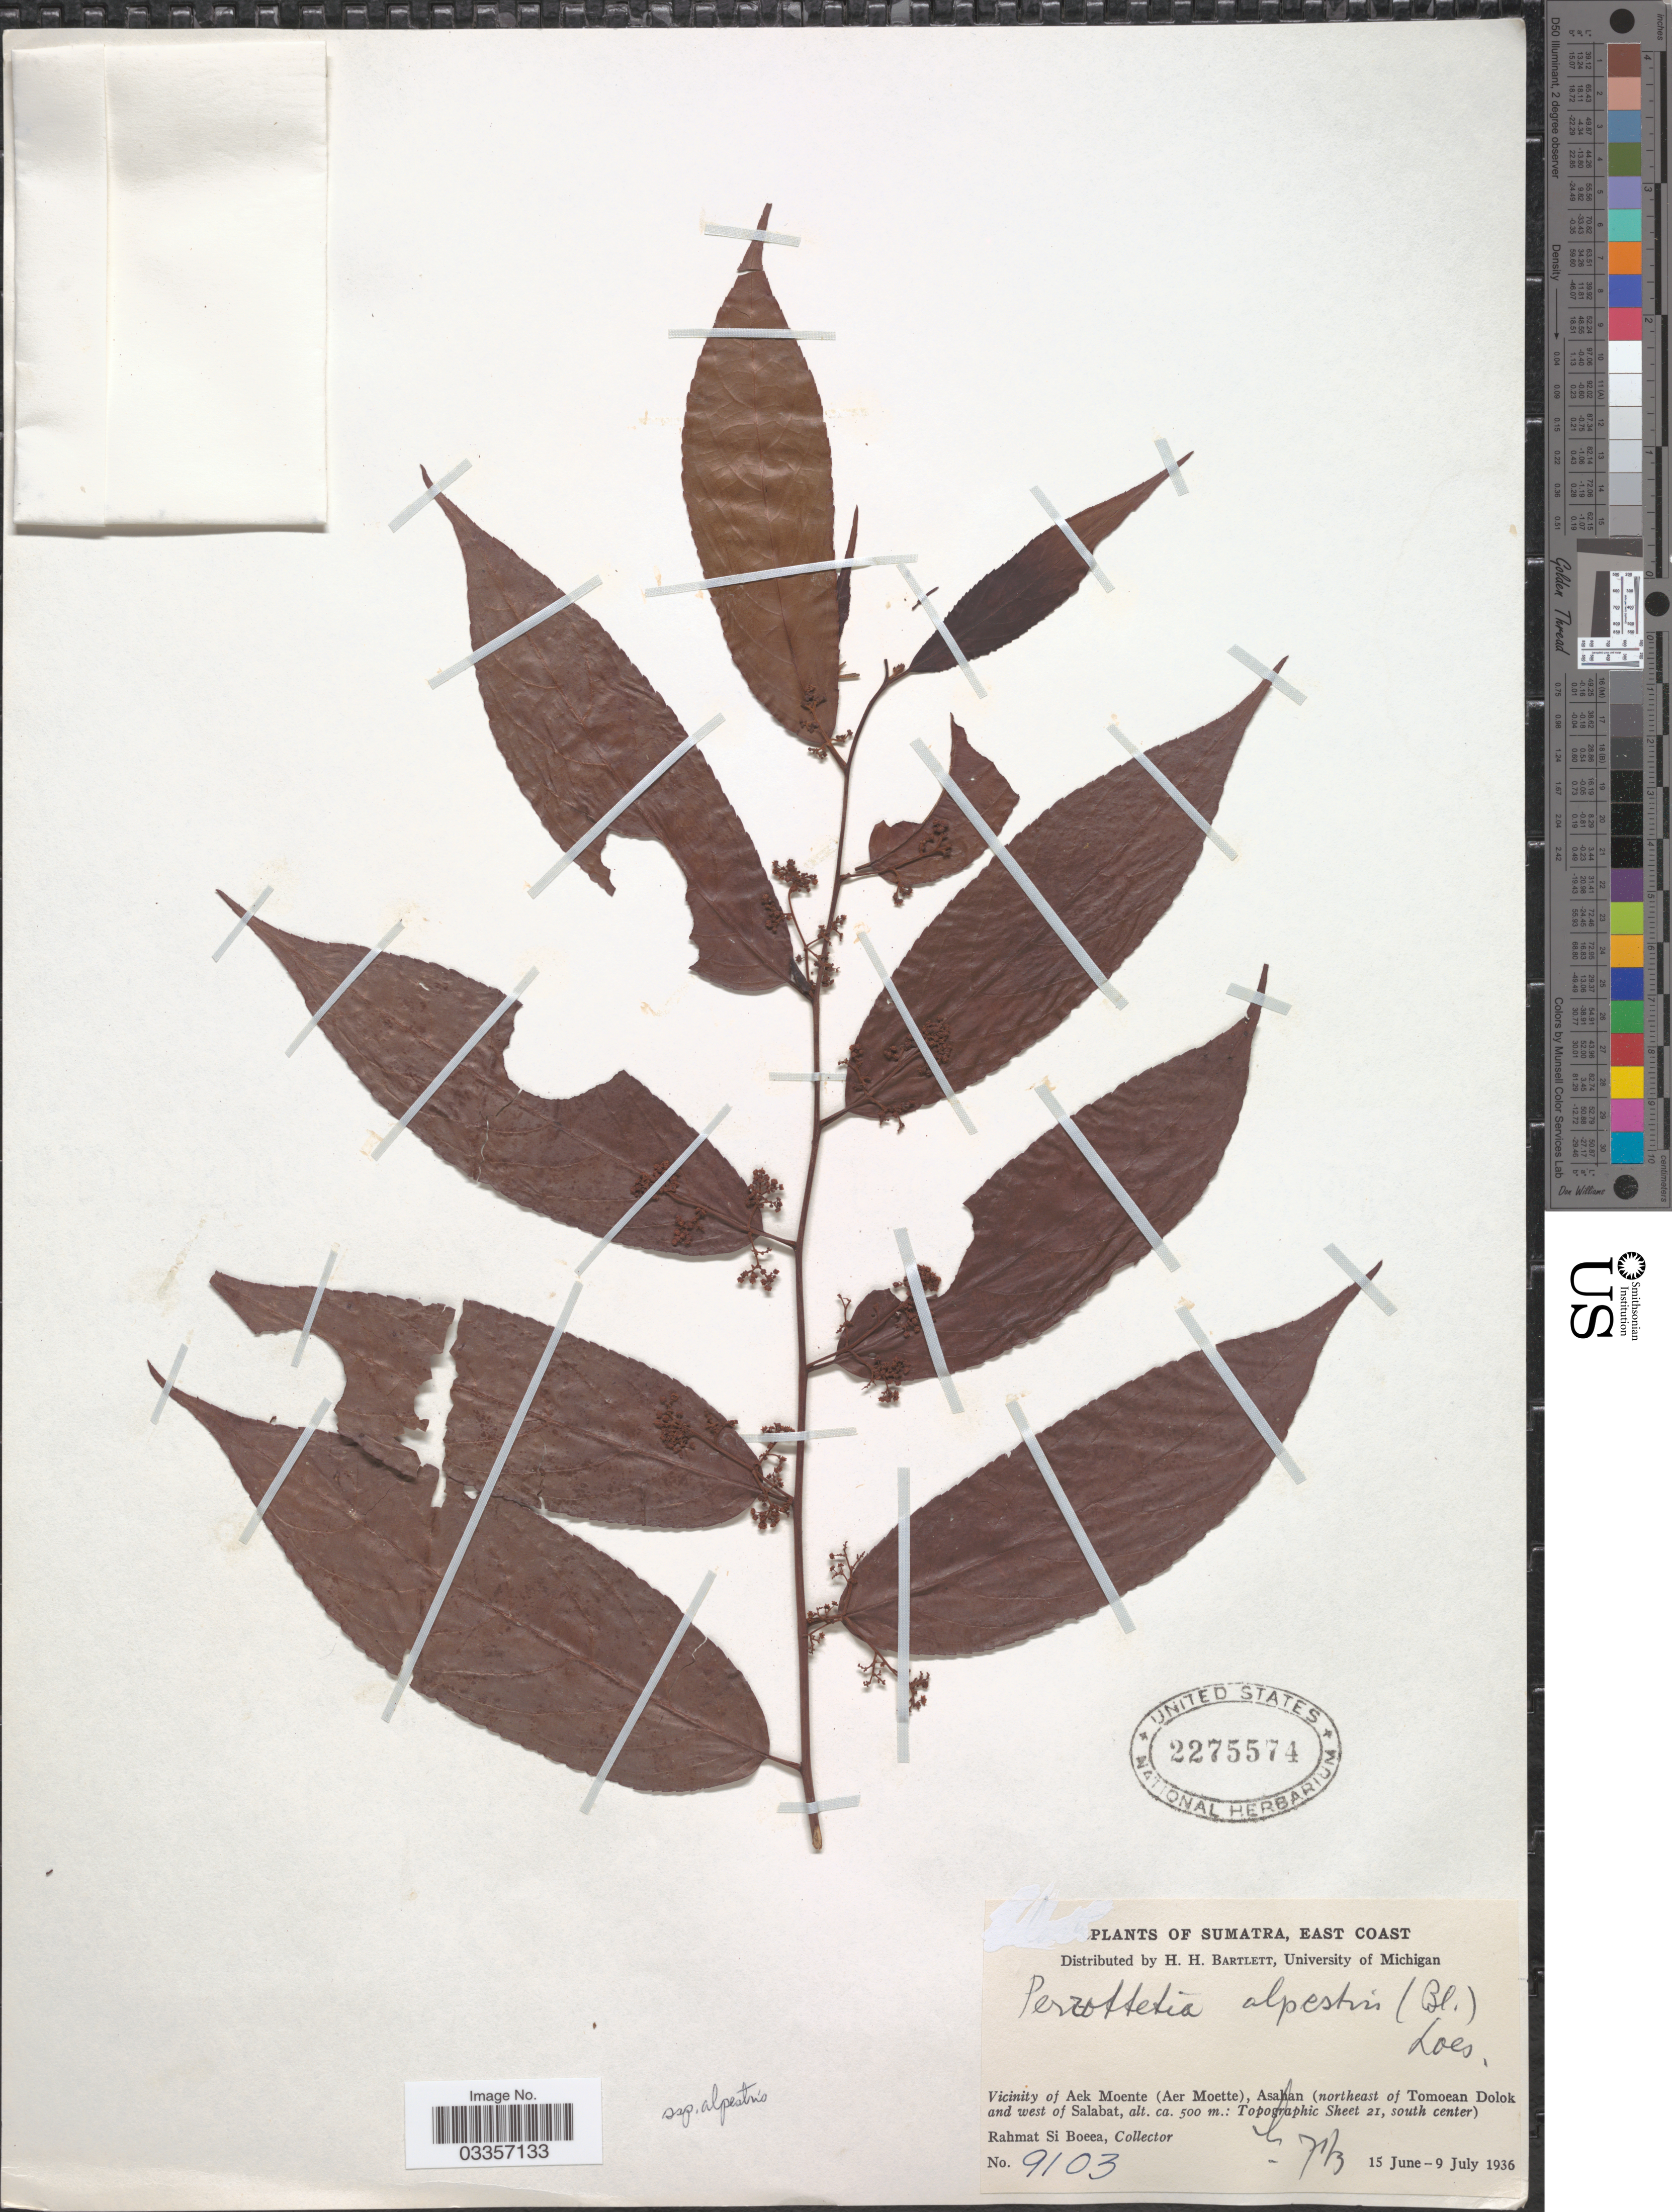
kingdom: Plantae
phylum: Tracheophyta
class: Magnoliopsida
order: Huerteales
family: Dipentodontaceae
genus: Perrottetia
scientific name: Perrottetia alpestris subsp. alpestris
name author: (Blume) Loes.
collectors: Rahmat Si Boeea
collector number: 9103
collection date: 1936-06-15/1936-07-09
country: Indonesia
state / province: Sumatra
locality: East Coast. Vicinity of Aek Moente (Aer Moette), Asahan (northeast of Tomoean Dolok and west of Salabat, Topographic Sheet 21, south center).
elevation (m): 500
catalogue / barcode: US 2275574